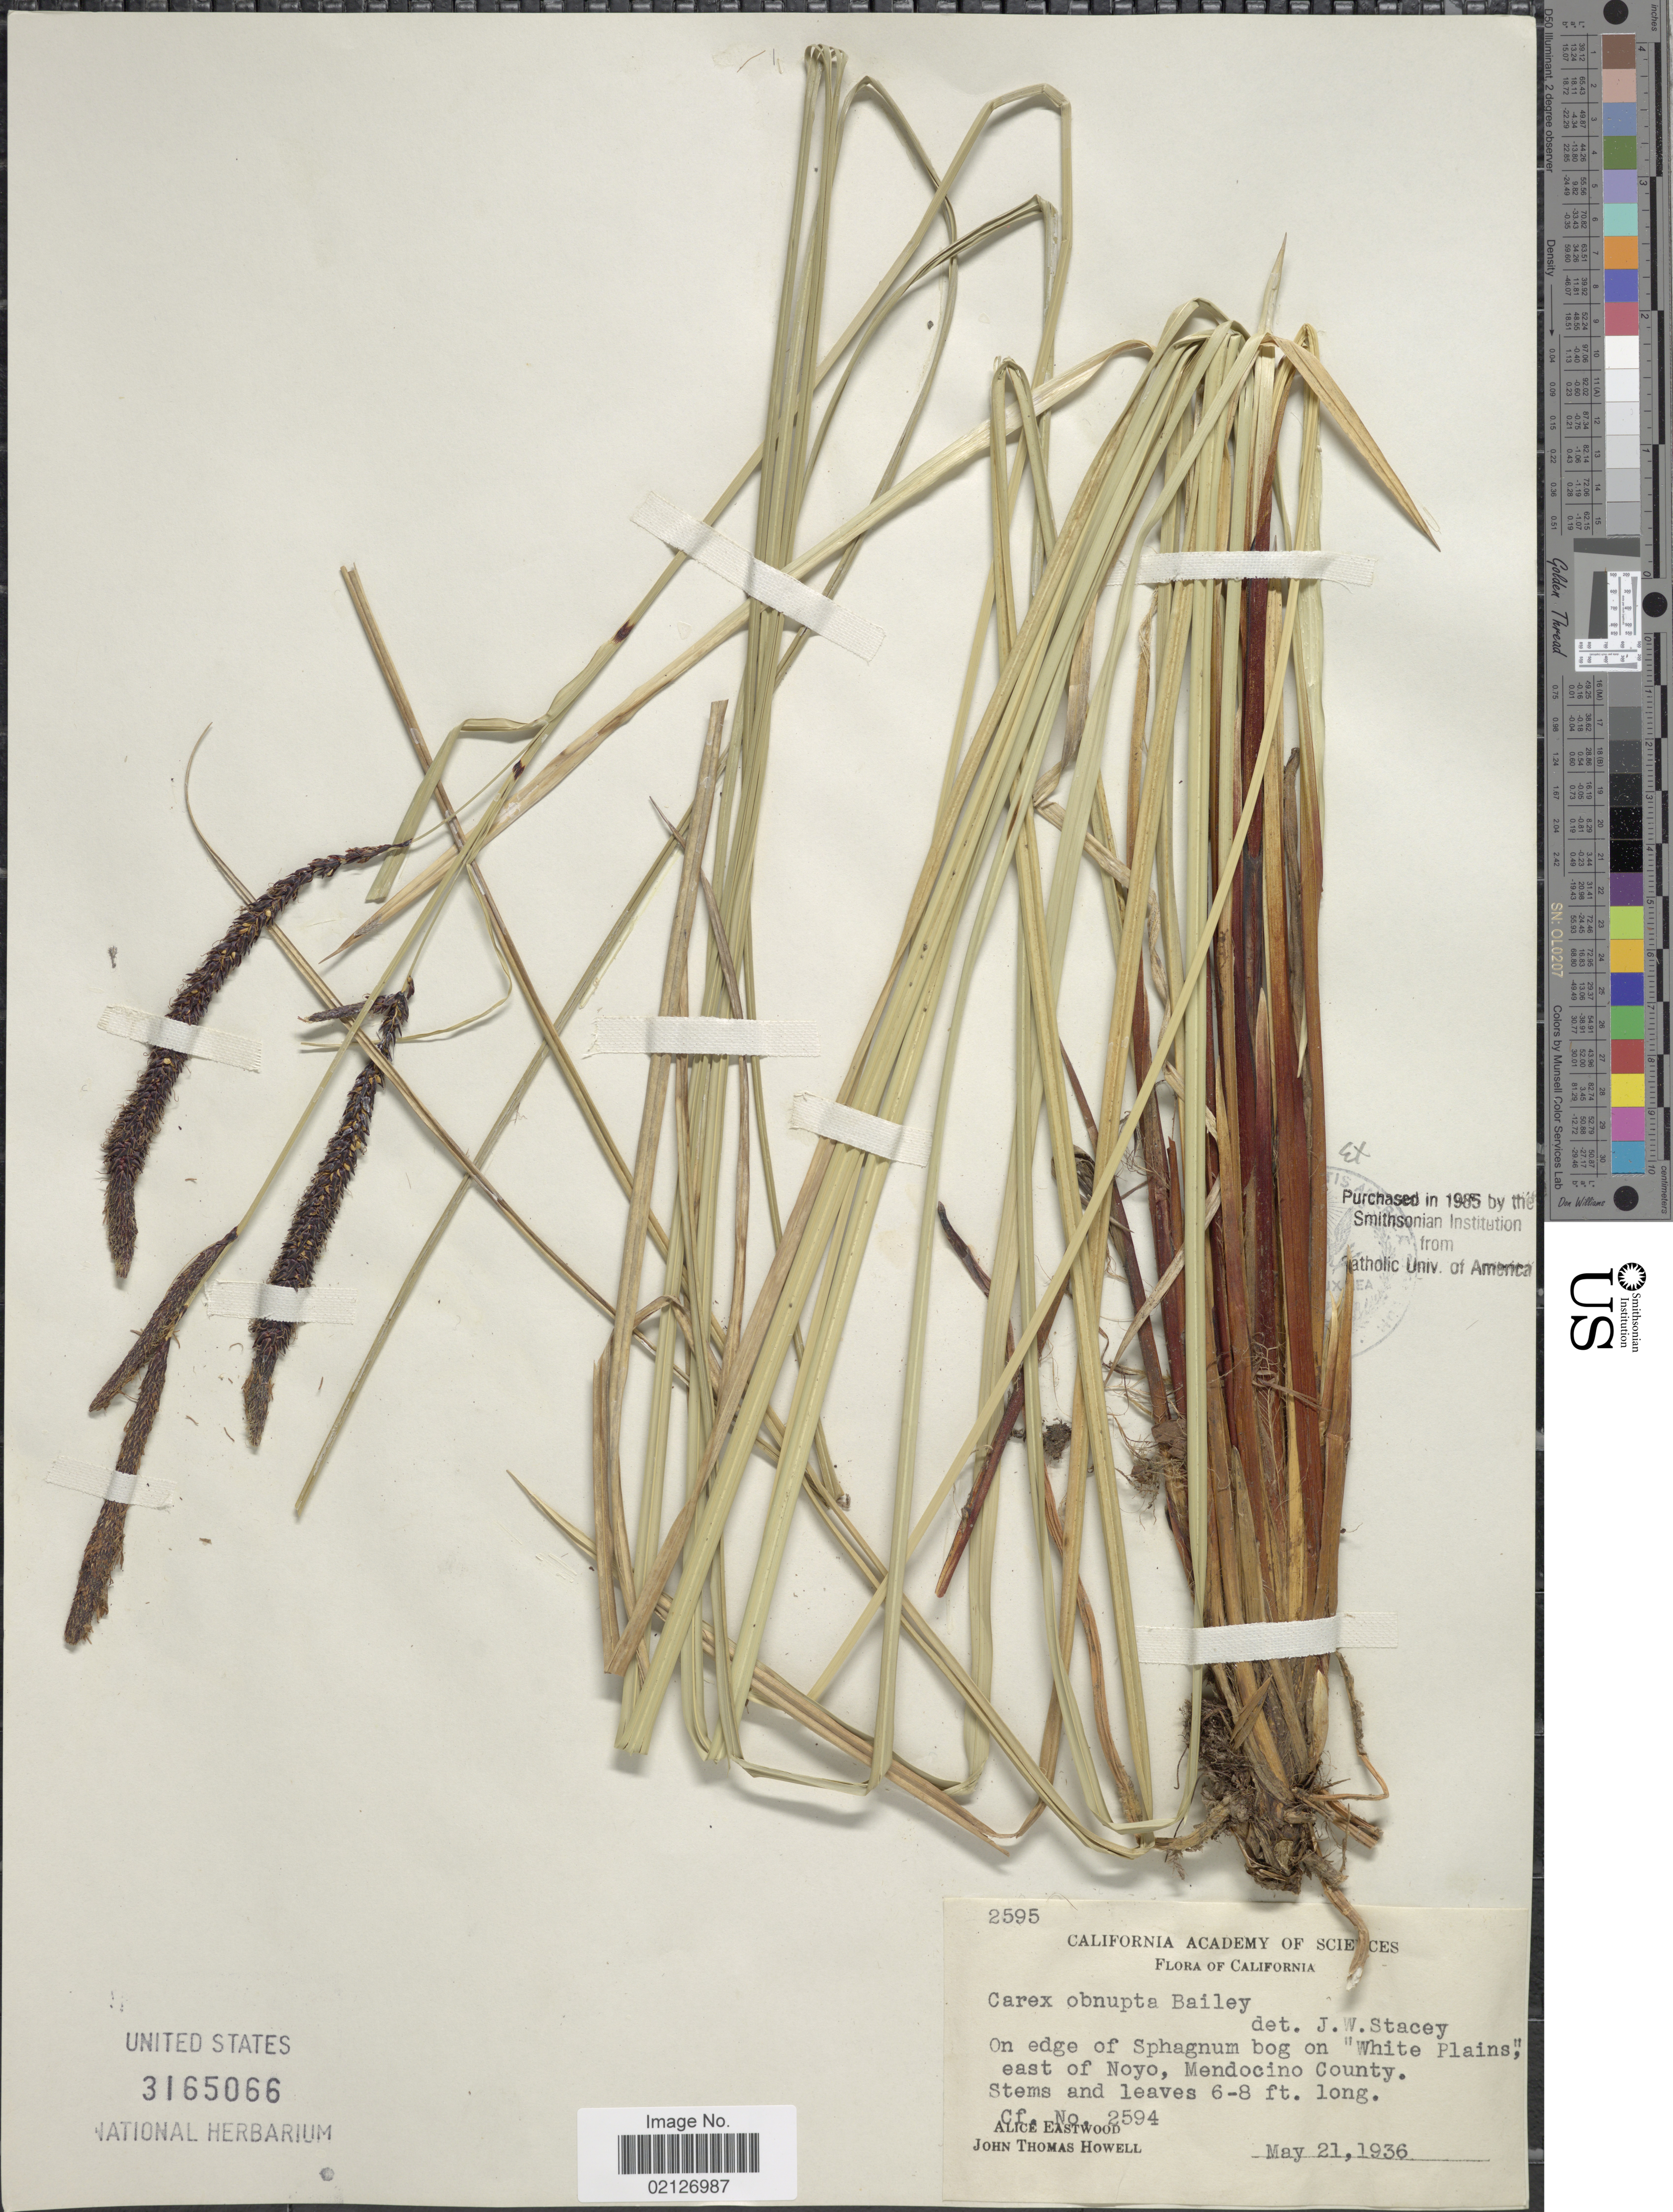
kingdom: Plantae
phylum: Tracheophyta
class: Liliopsida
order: Poales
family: Cyperaceae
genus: Carex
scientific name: Carex obnupta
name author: L.H. Bailey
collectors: A. Eastwood & J. T. Howell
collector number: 2594/2595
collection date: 1936-05-21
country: United States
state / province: California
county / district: Mendocino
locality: On edge of Sphagnum bog on "White Plains", east of Noyo, Mendocino County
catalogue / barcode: US 3165066